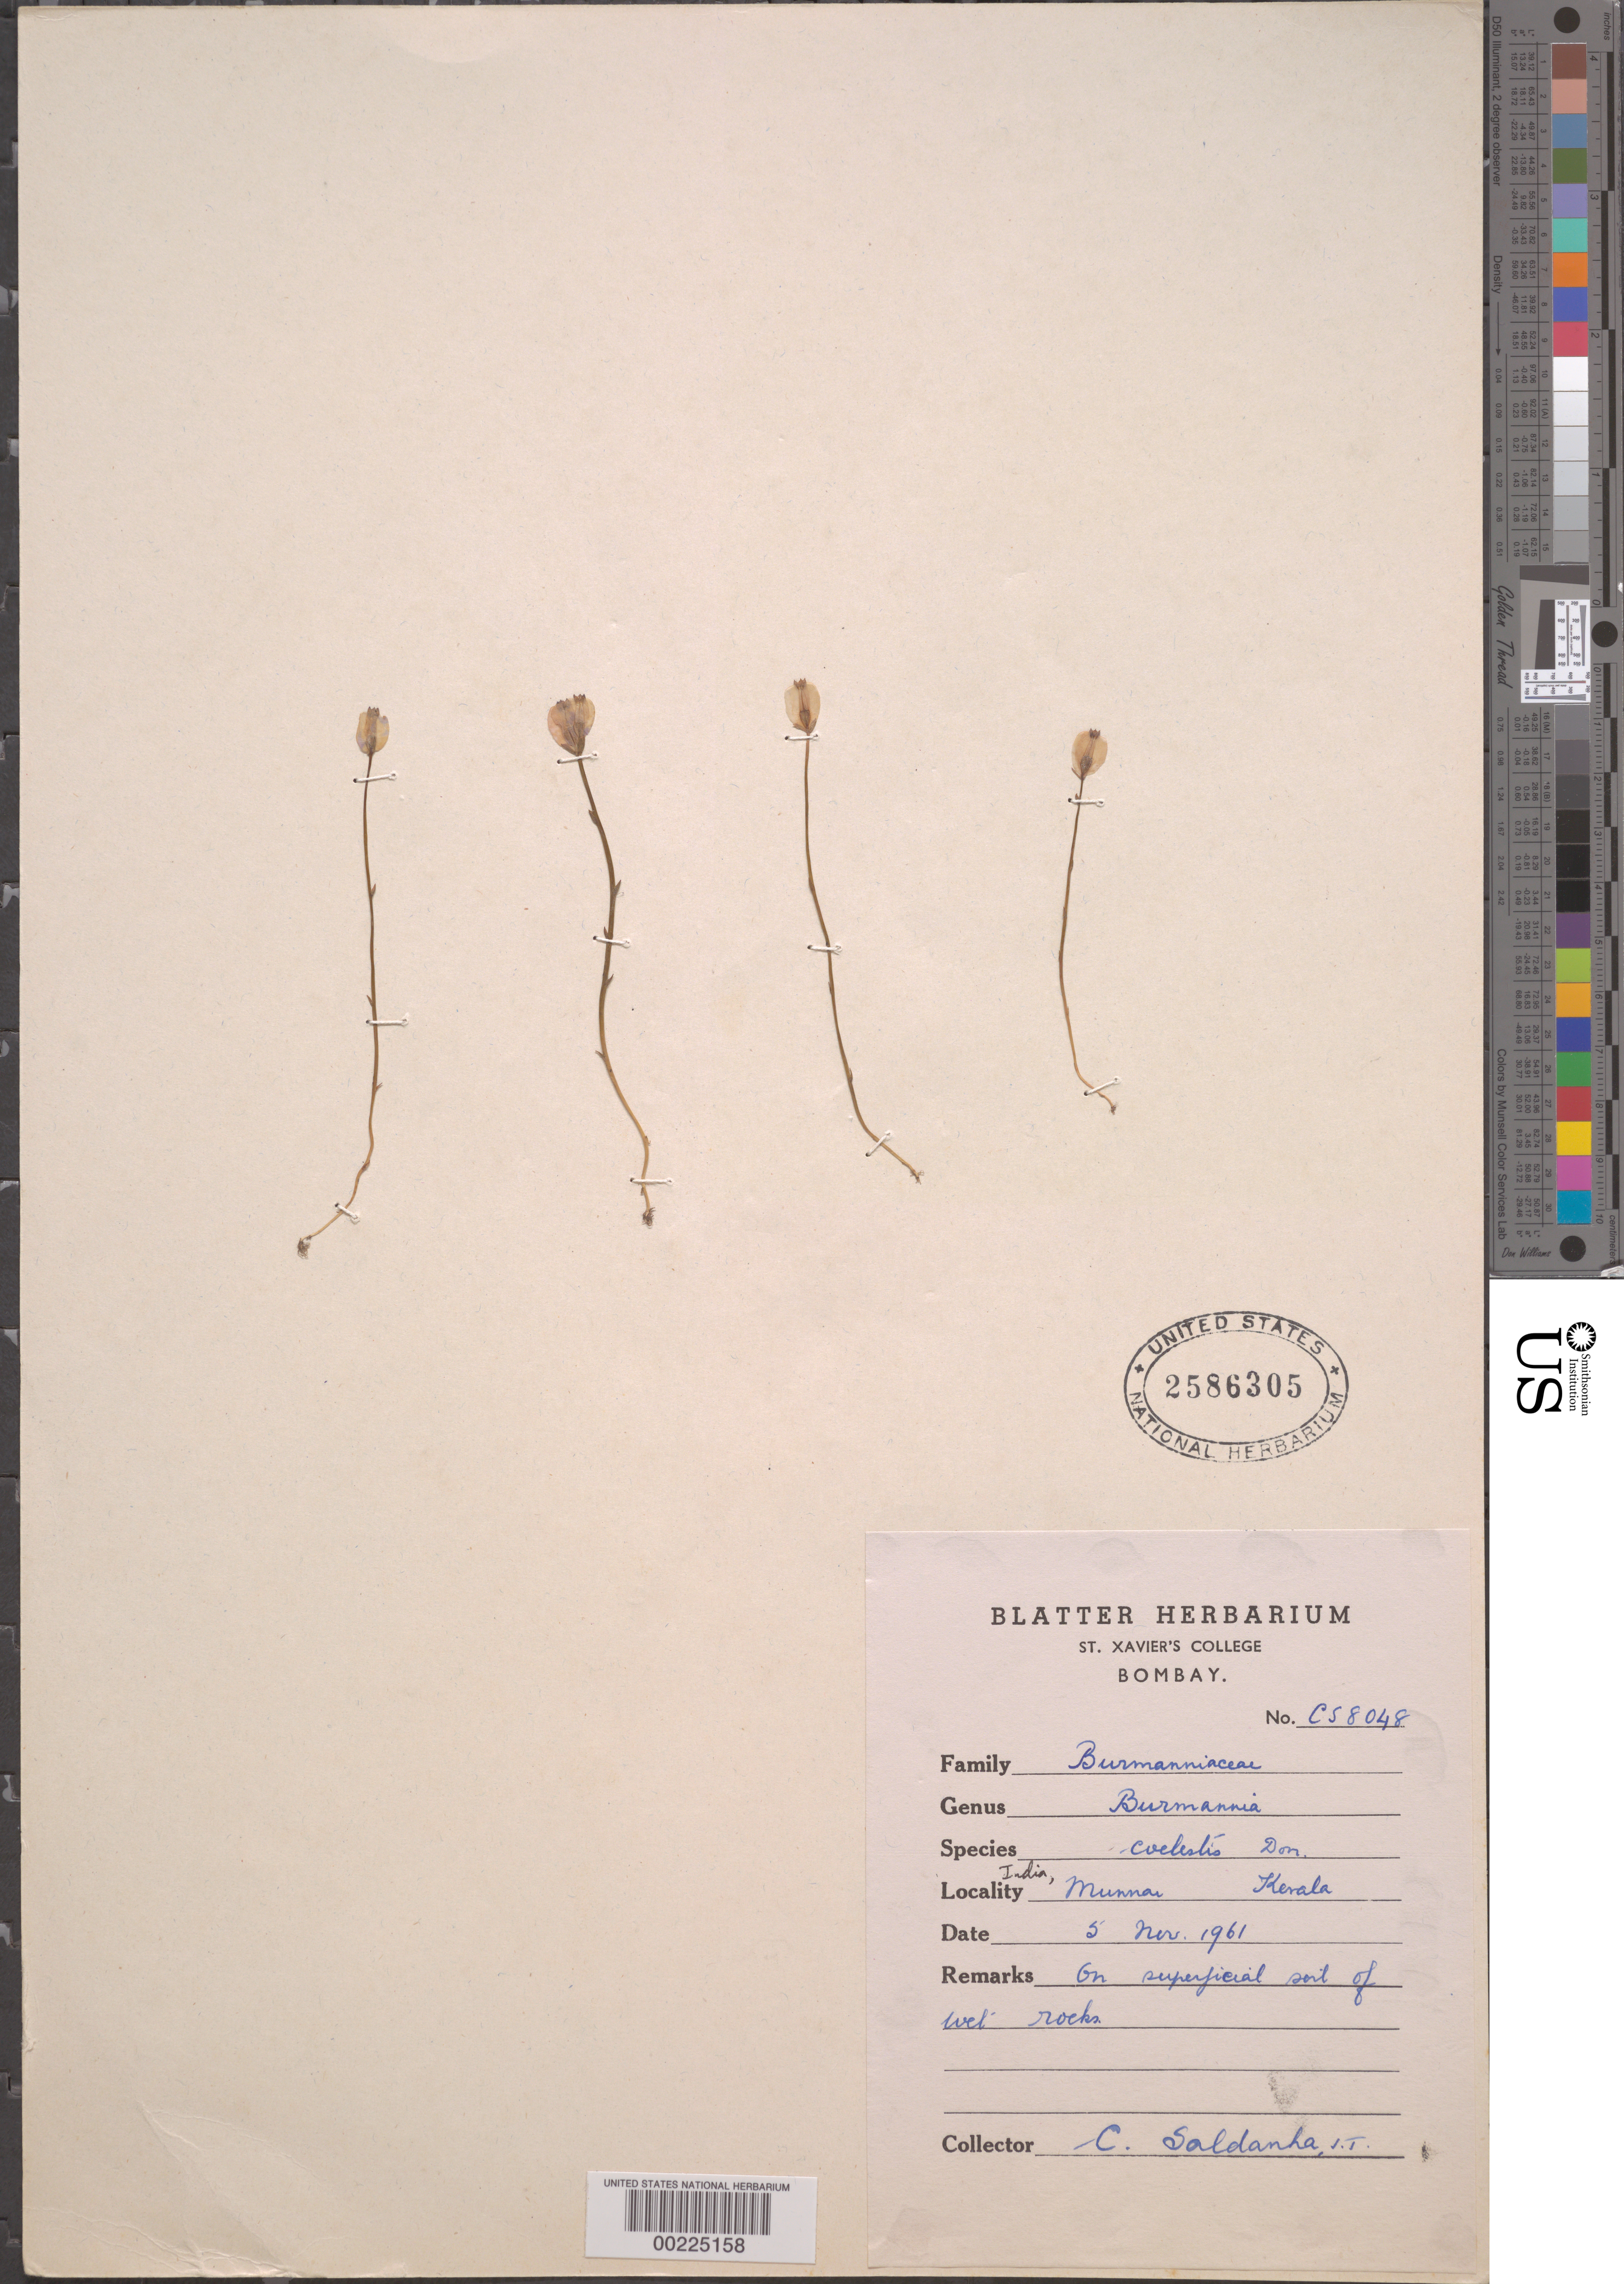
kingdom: Plantae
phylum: Tracheophyta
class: Liliopsida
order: Dioscoreales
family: Burmanniaceae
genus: Burmannia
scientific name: Burmannia coelestis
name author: D. Don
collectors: C. J. Saldanha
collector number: Cs8048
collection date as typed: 05 Nov 1961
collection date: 1961-11-05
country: India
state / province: Kerala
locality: Munnai; kerala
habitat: On superficial soil of wet rocks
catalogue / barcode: US 2586305